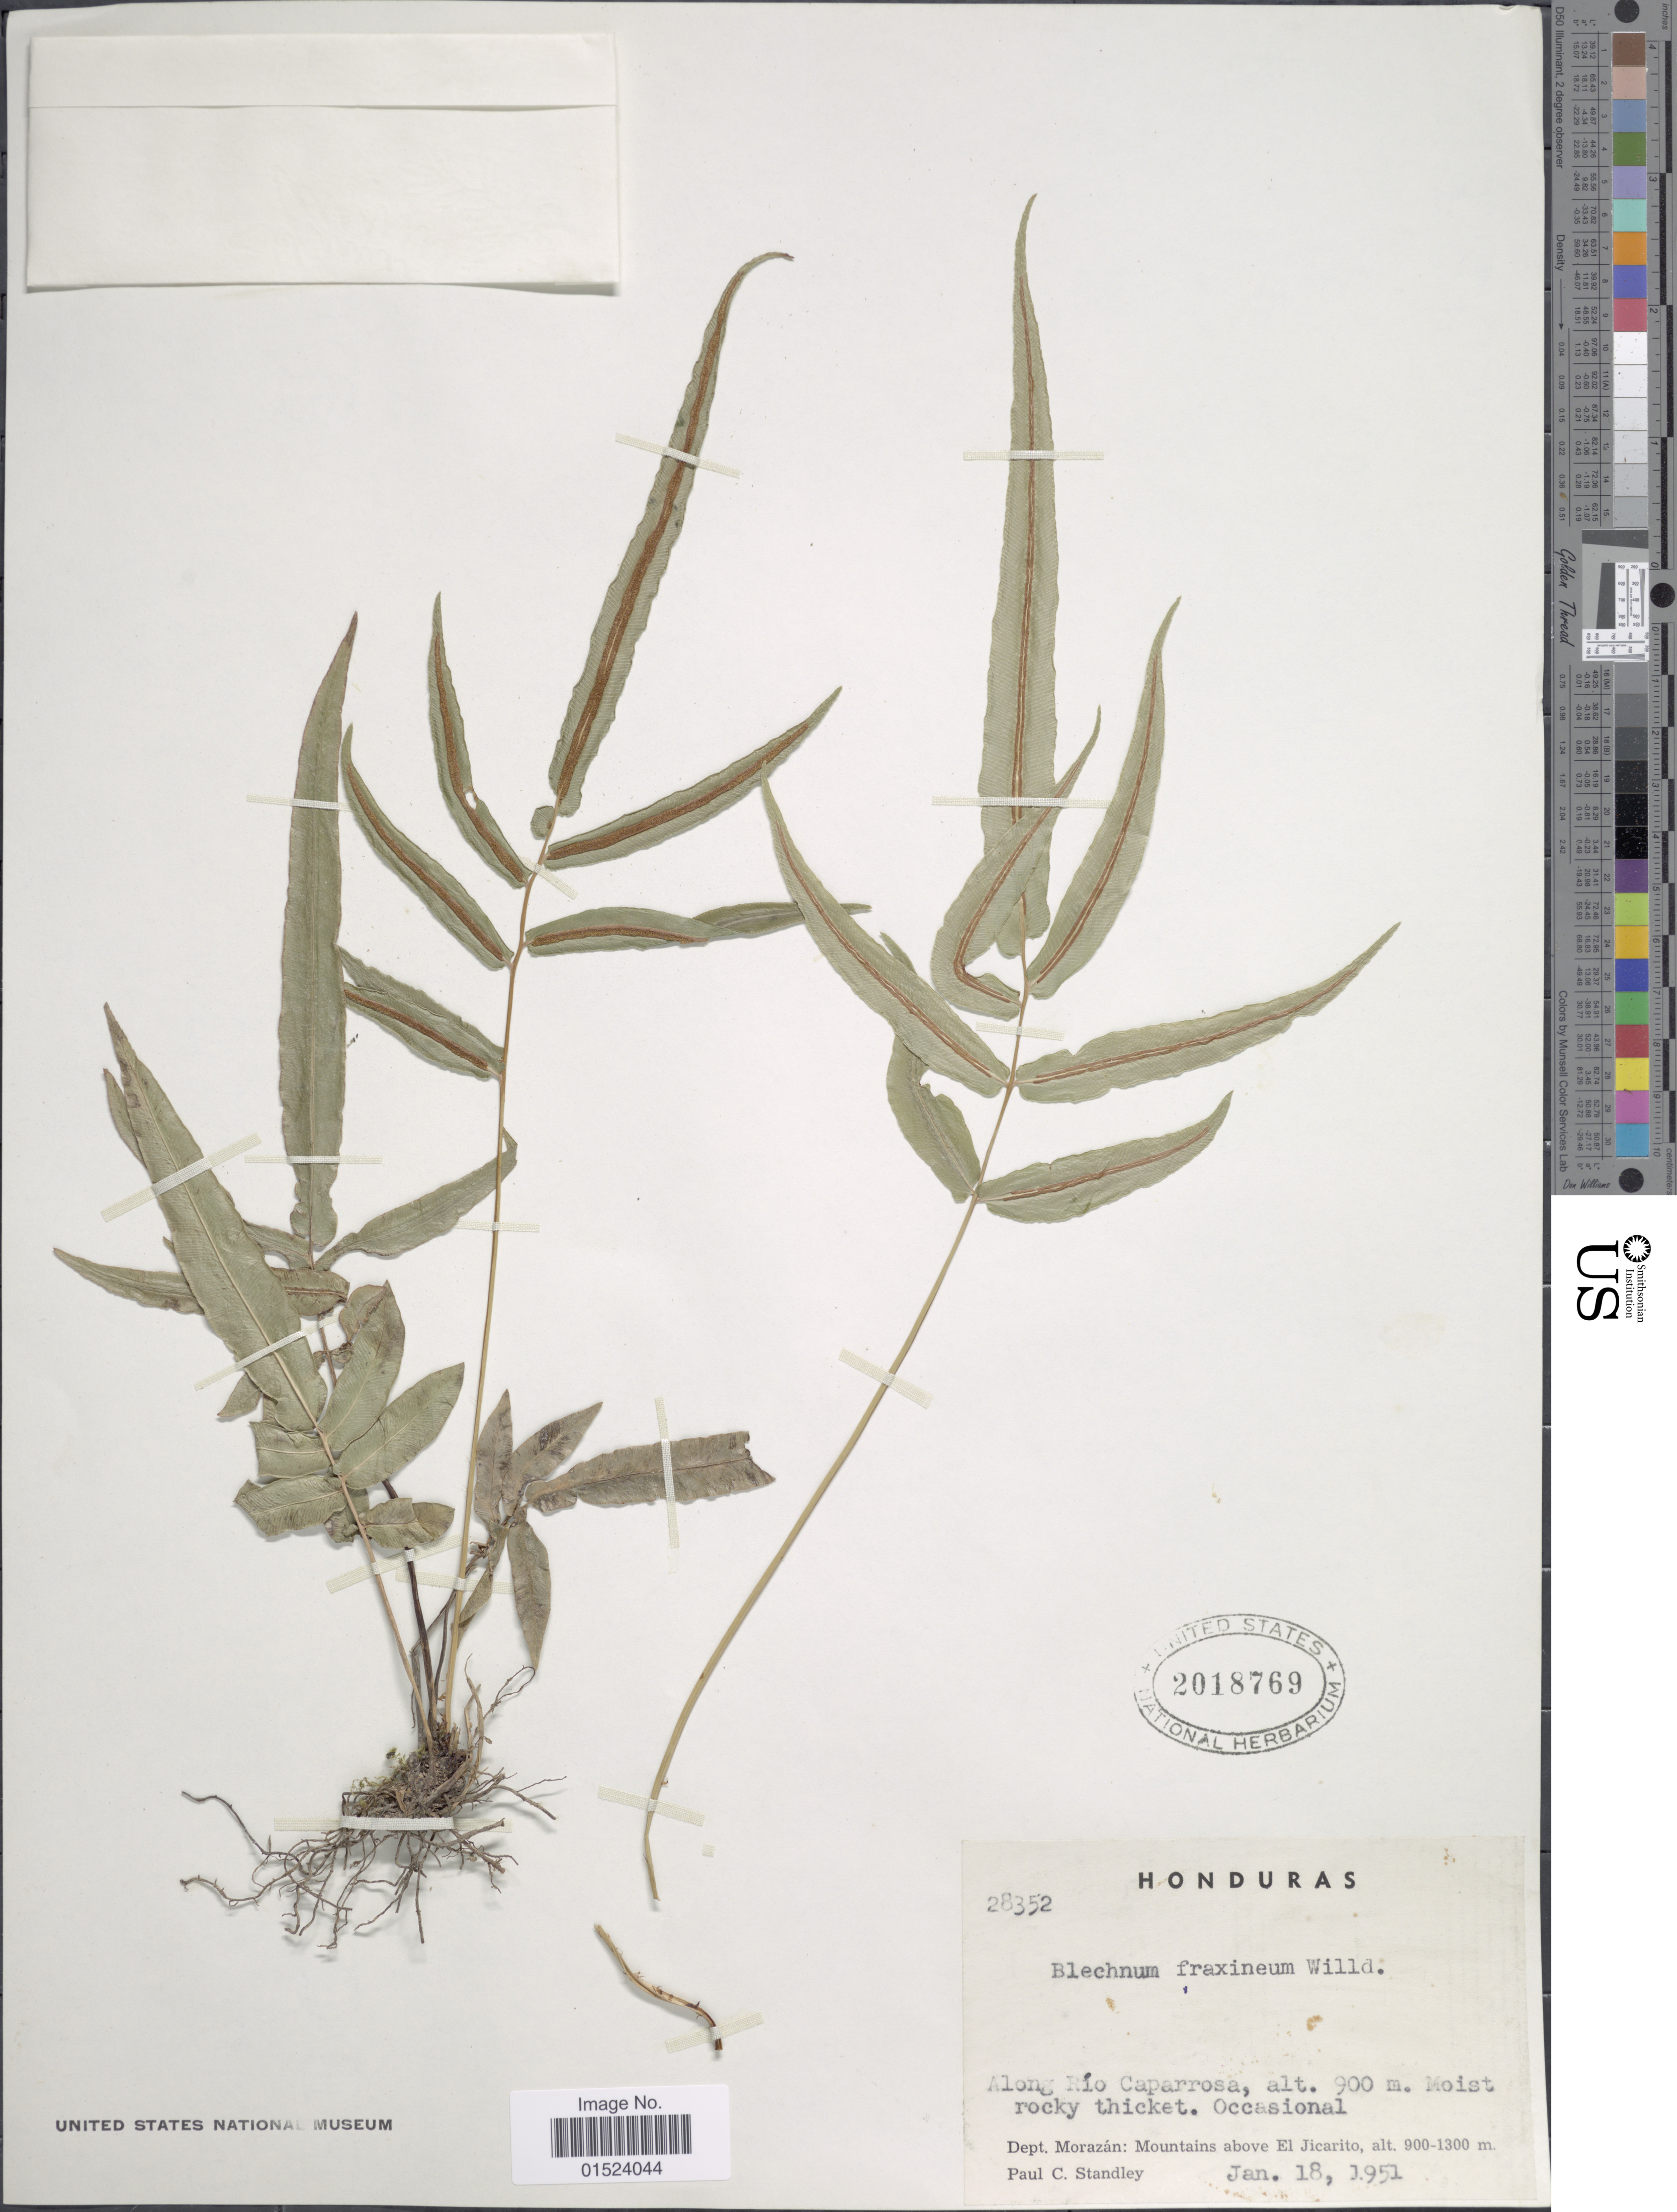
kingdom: Plantae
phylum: Tracheophyta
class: Polypodiopsida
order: Polypodiales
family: Blechnaceae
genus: Blechnum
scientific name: Blechnum gracile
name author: Kaulf.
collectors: P. C. Standley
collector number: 28352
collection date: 1951-01-18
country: Honduras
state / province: Fco. Morazán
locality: Along Río Caparrosa, Dept. Morazan: Mountains above El Jicarito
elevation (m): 900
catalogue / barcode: US 2018769